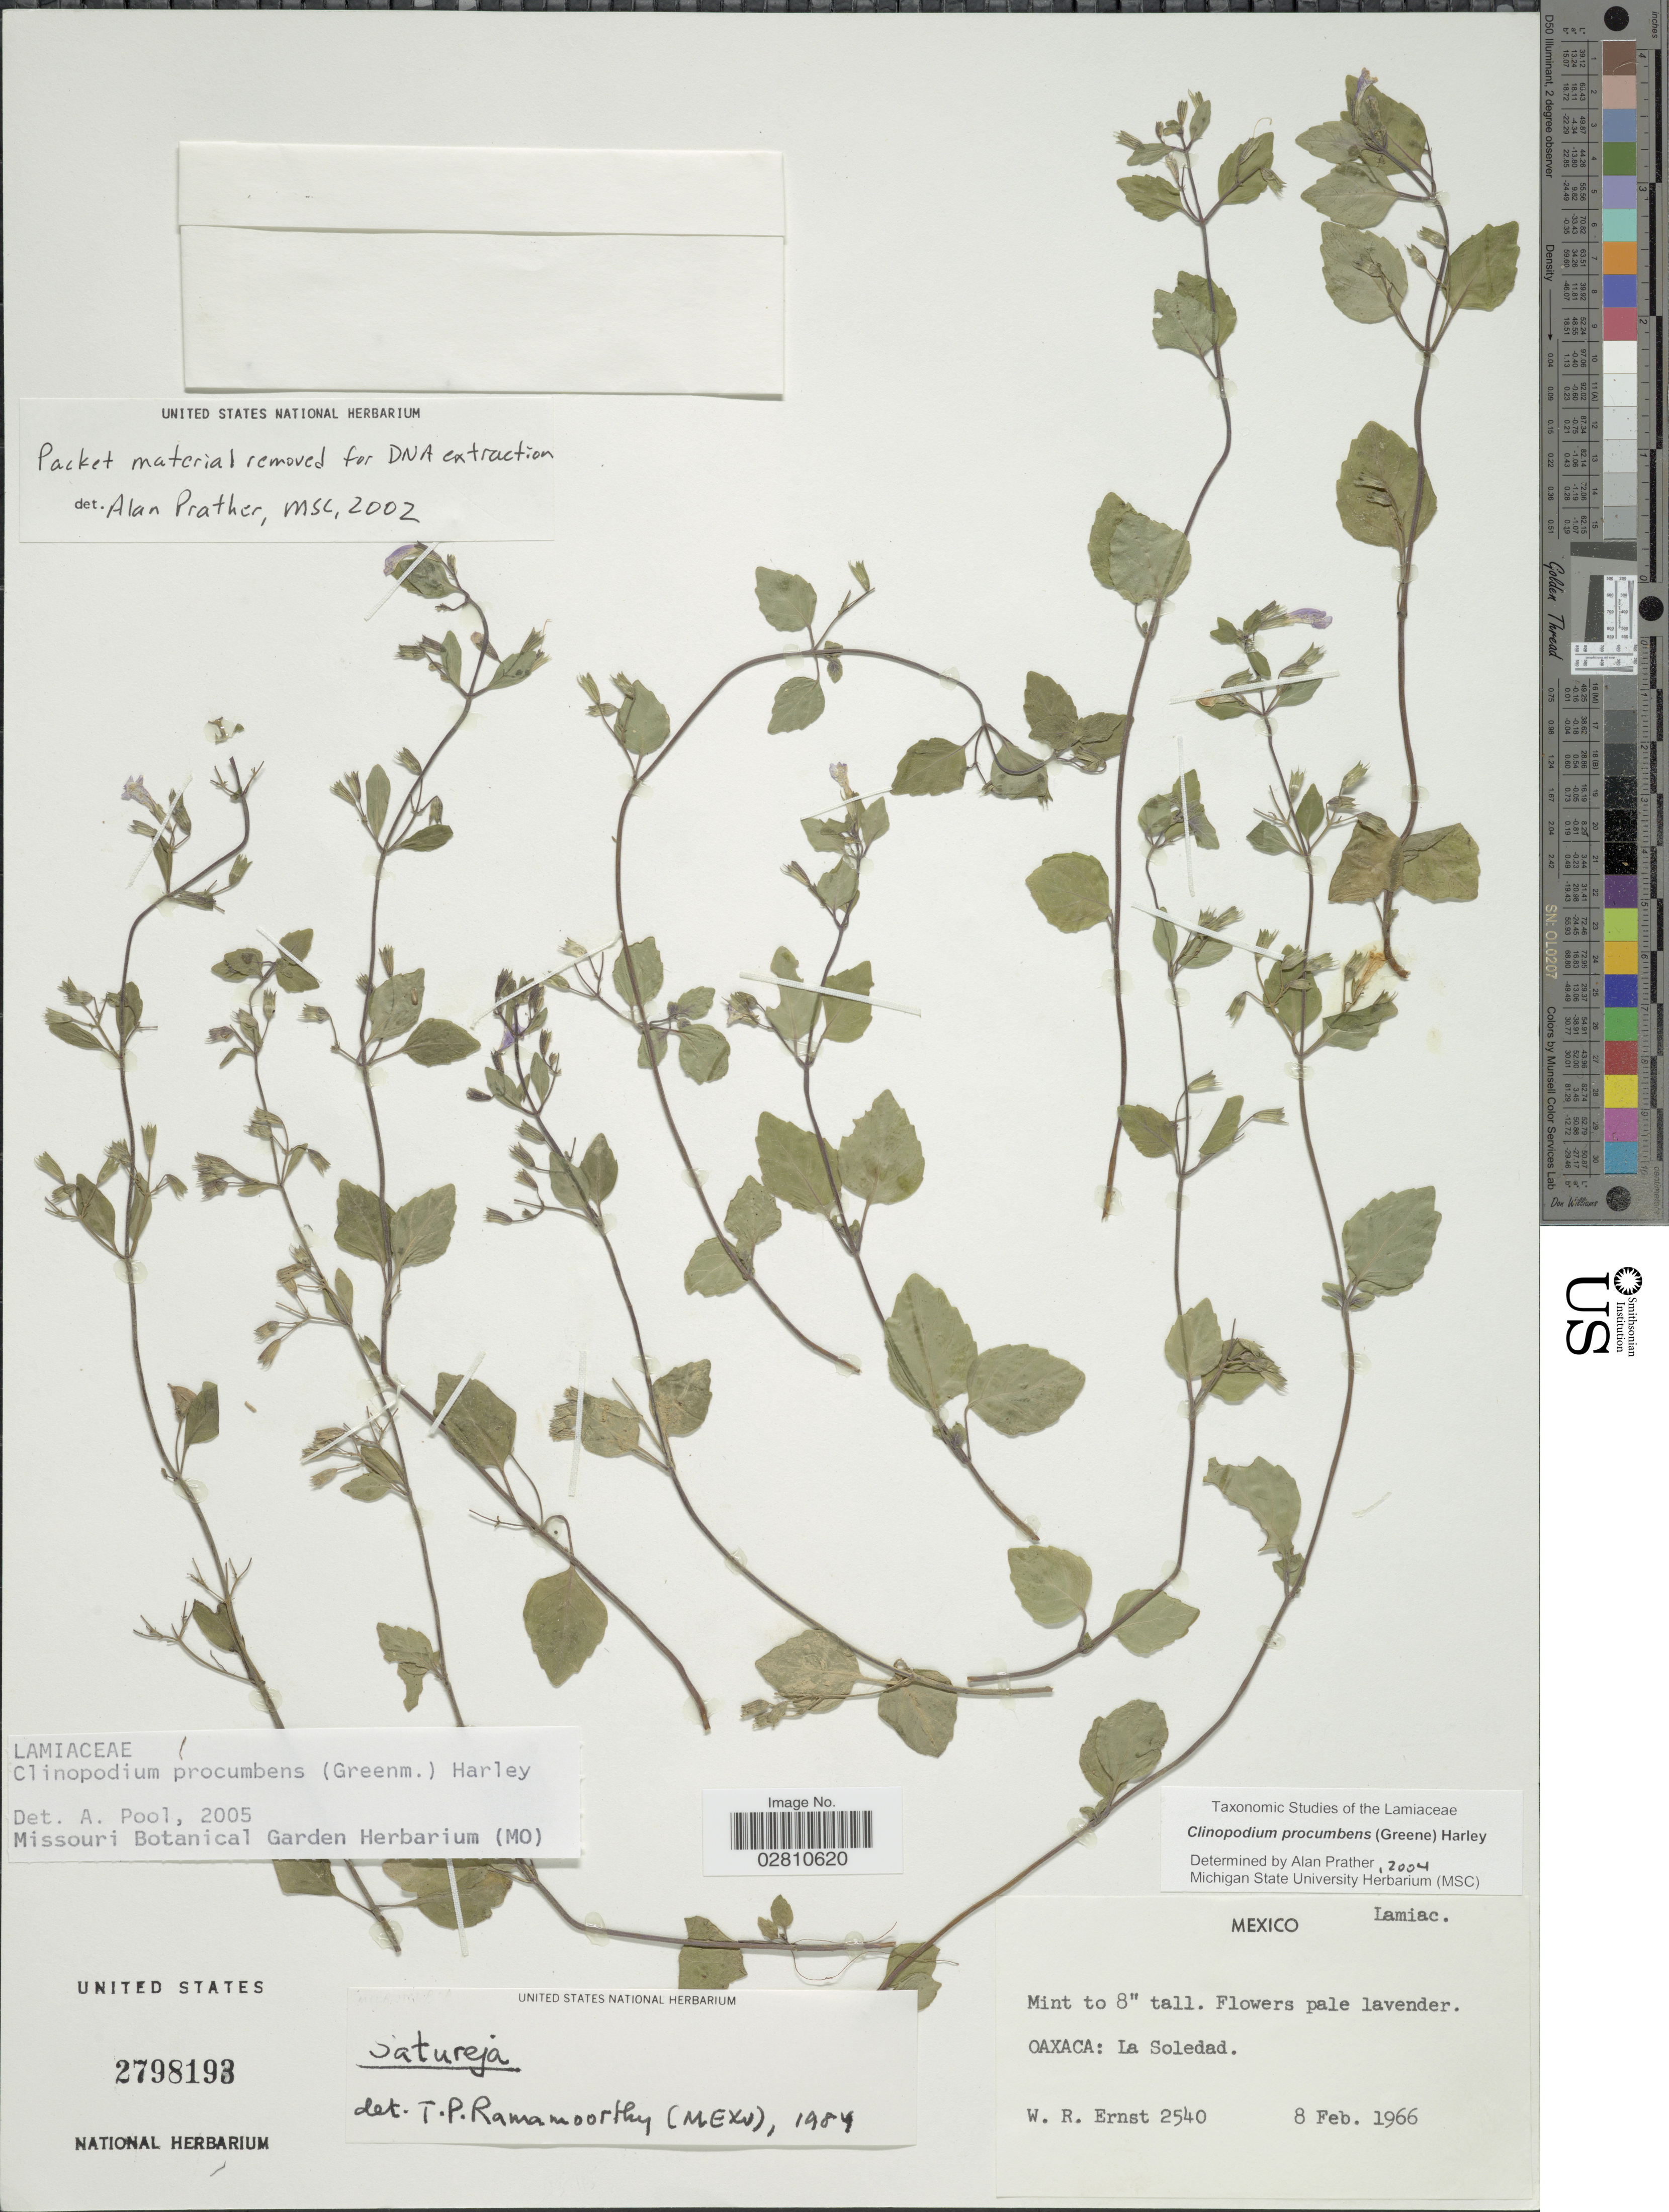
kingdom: Plantae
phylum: Tracheophyta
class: Magnoliopsida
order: Lamiales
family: Lamiaceae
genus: Clinopodium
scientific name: Clinopodium procumbens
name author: (Greenm.) Harley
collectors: W. R. Ernst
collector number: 2540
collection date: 1966-02-08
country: Mexico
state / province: Oaxaca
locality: La Soledad.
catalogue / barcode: US 2798193